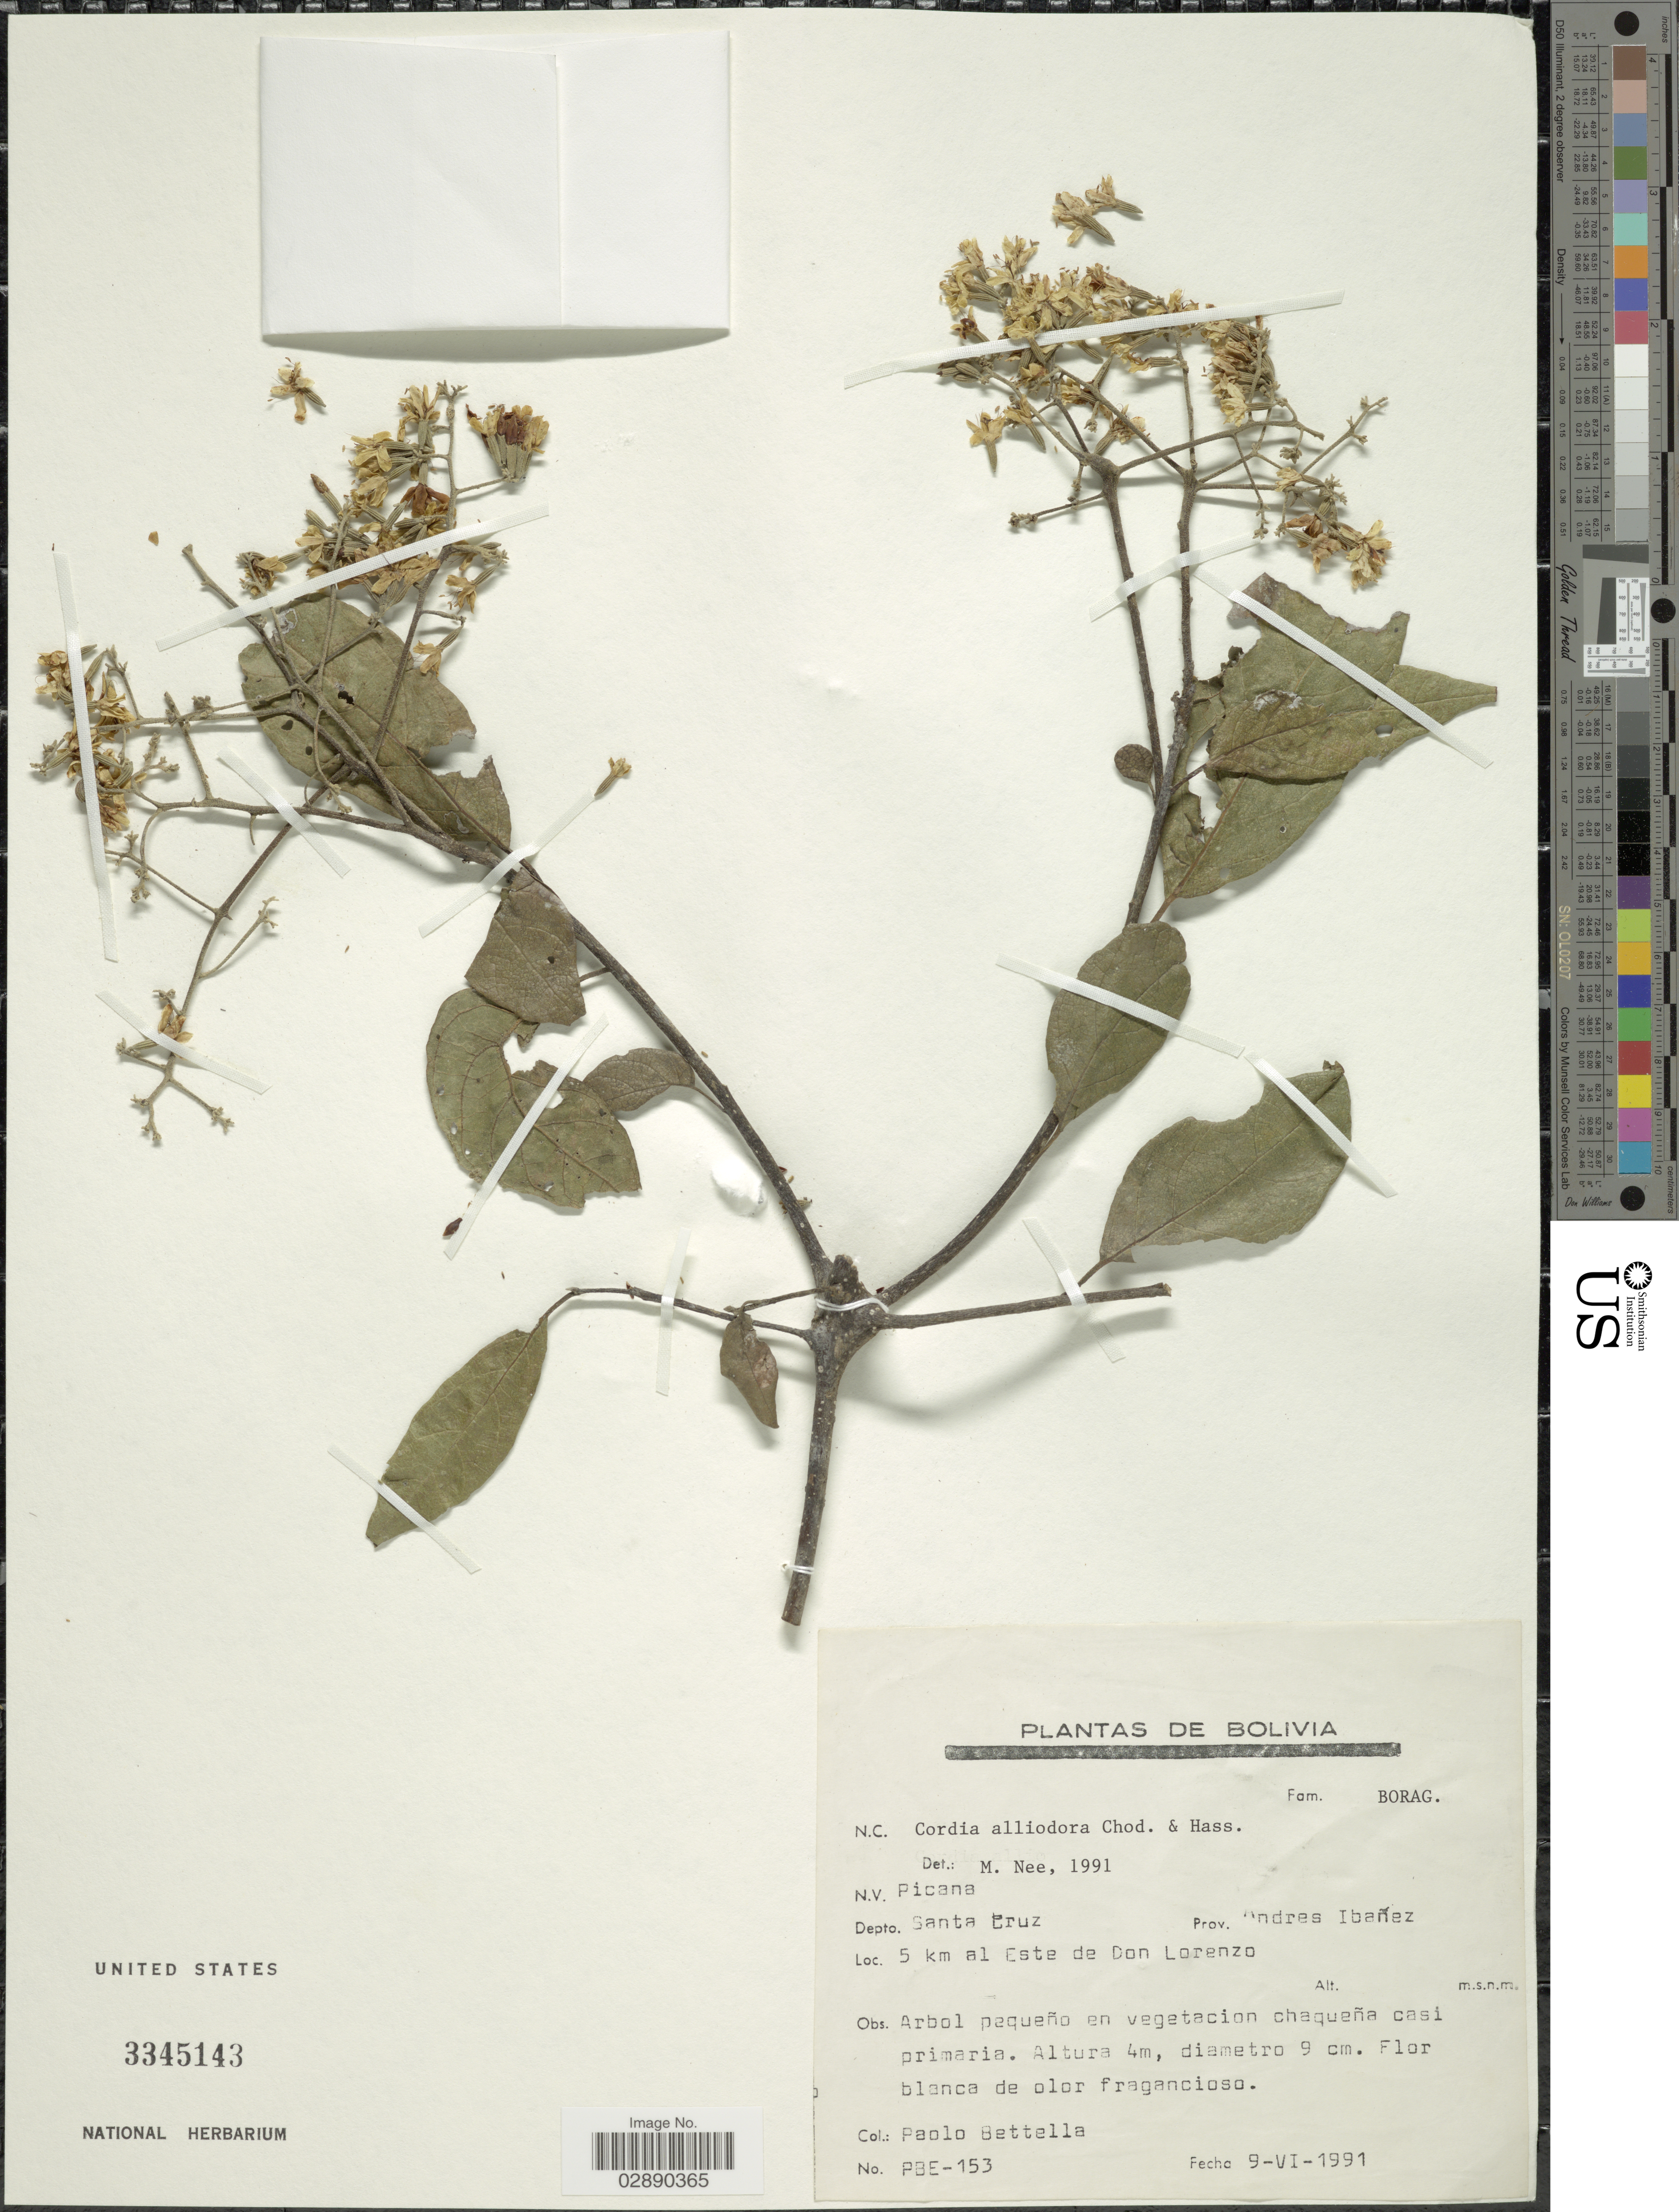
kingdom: Plantae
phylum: Tracheophyta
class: Magnoliopsida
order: Boraginales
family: Cordiaceae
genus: Cordia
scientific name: Cordia alliodora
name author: (Ruiz & Pav.) Oken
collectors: P. Bettella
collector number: PBE-153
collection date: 1991-06-09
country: Bolivia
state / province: Santa Cruz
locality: Depto. Santa Cruz, Prov. Andres Ibañez, 5 km al Este de Don Lorenzo.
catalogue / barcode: US 3345143